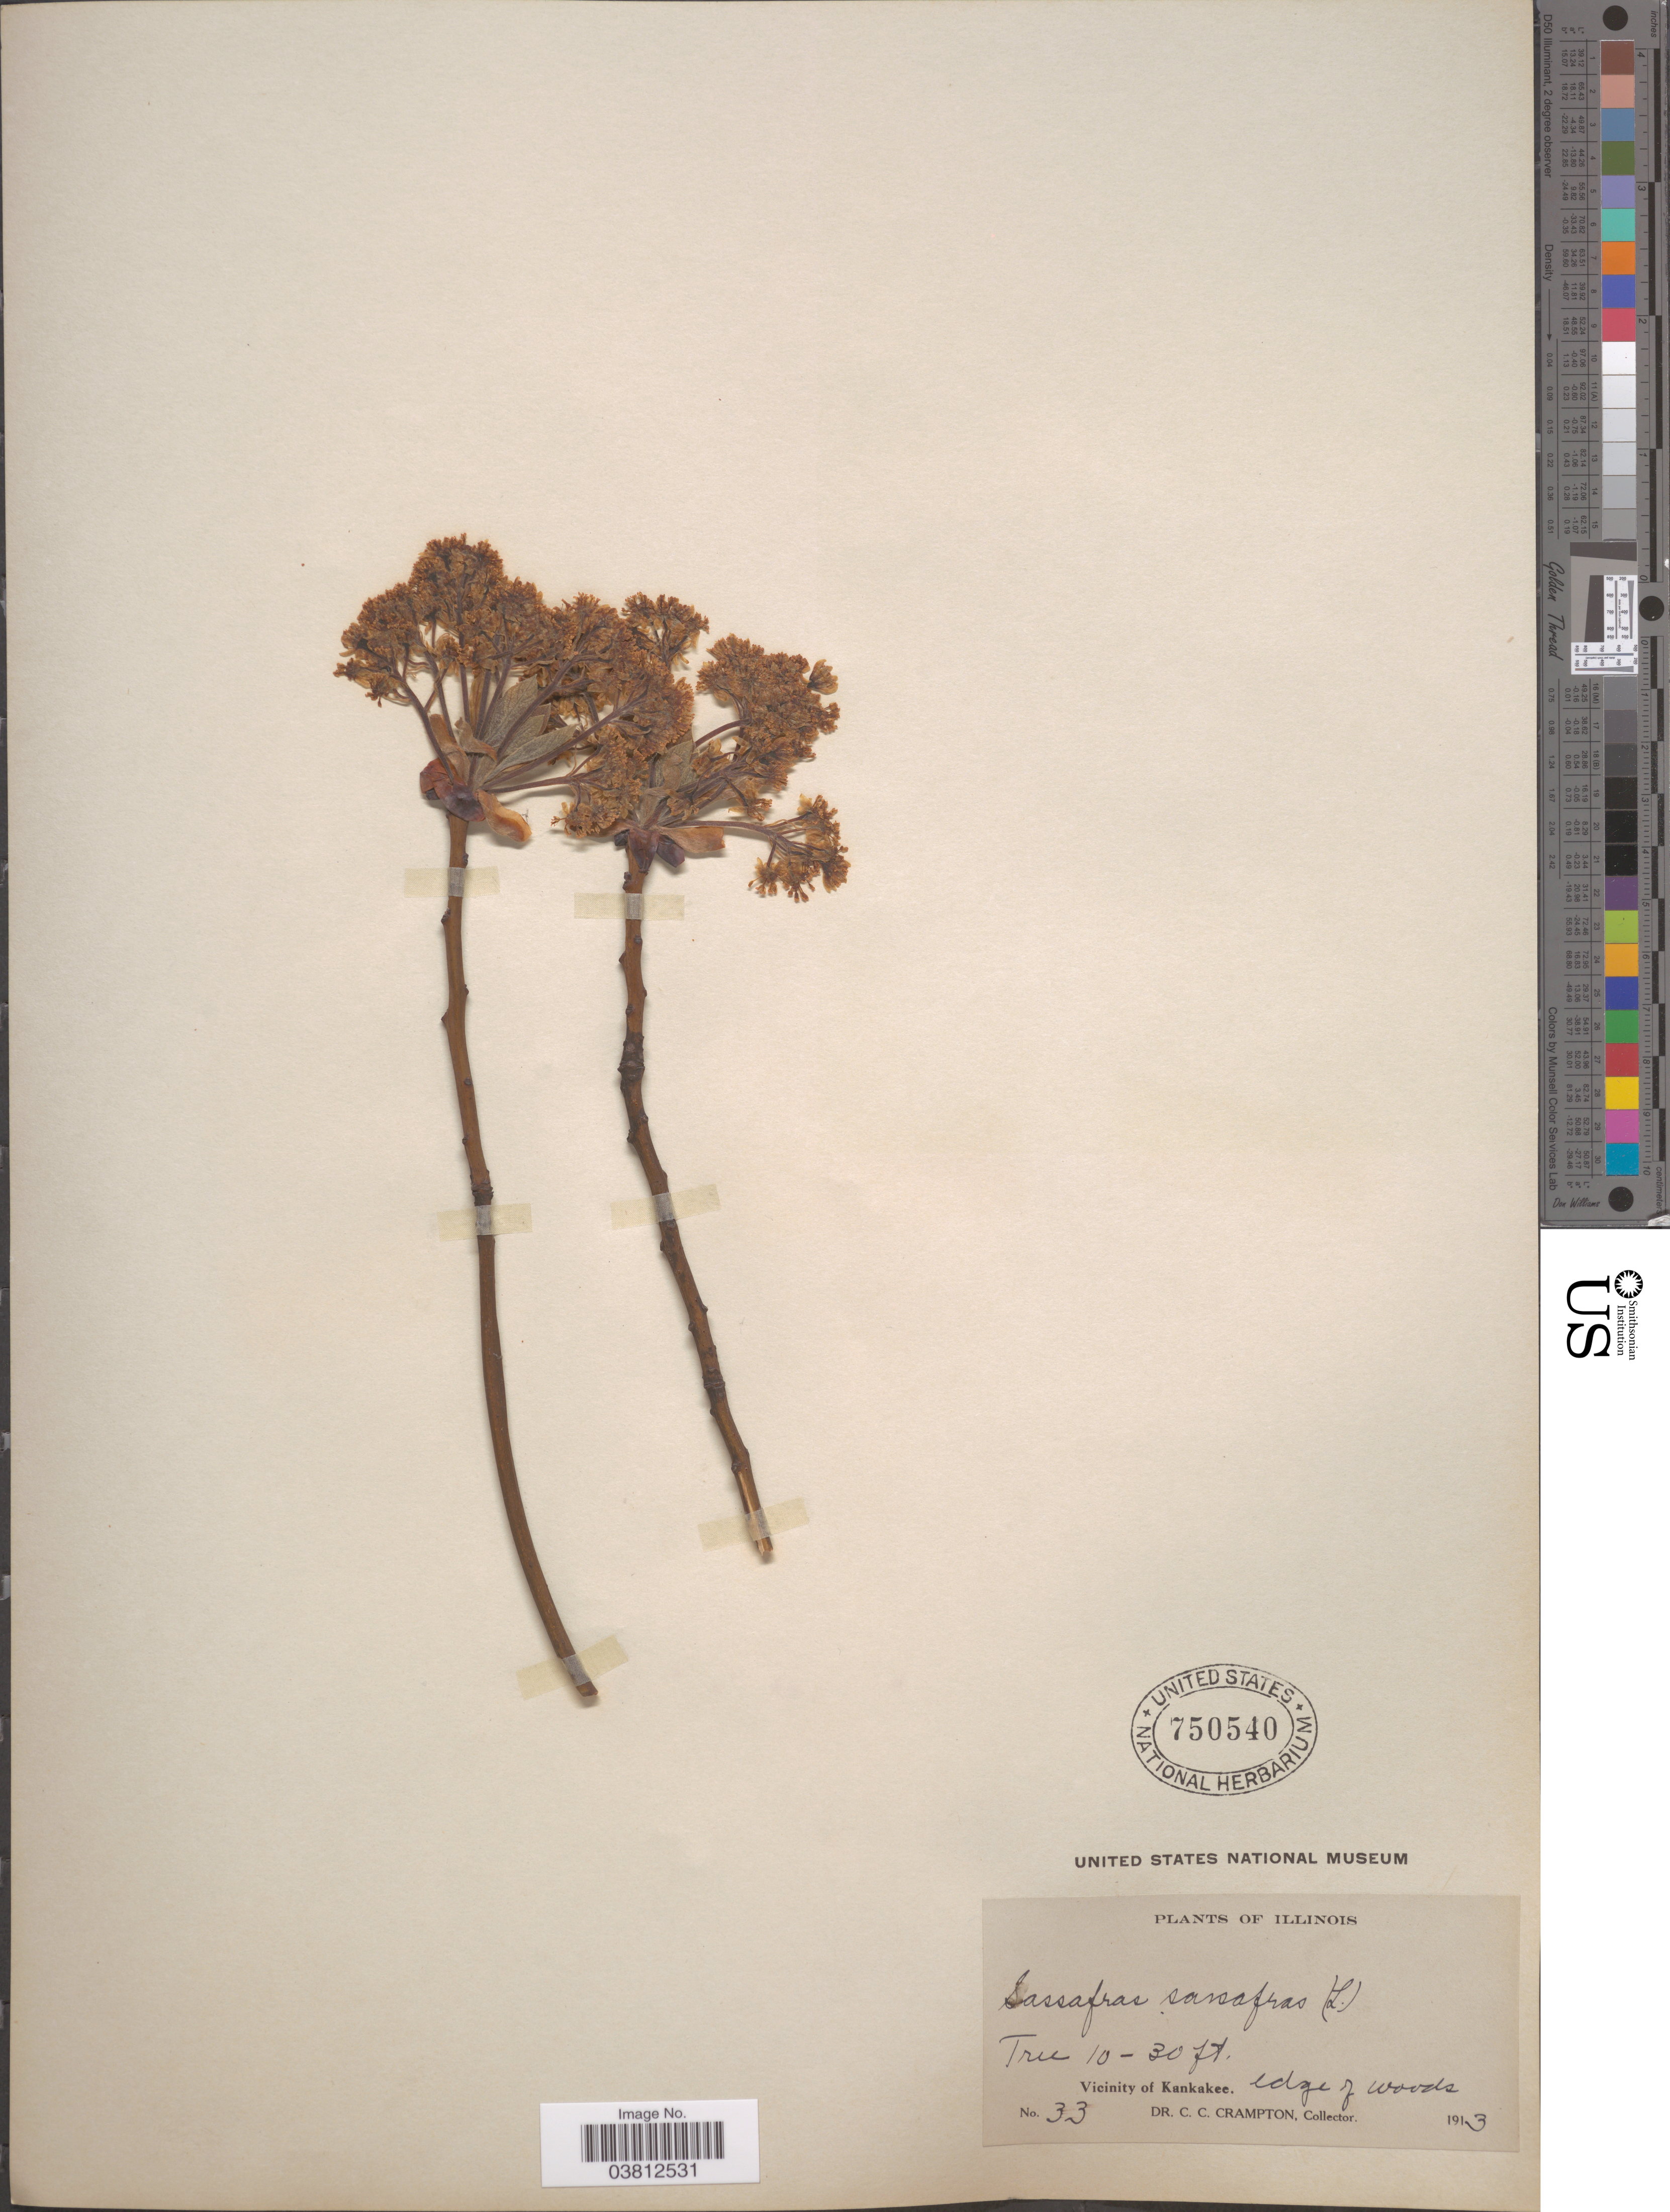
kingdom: Plantae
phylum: Tracheophyta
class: Magnoliopsida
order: Laurales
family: Lauraceae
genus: Sassafras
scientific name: Sassafras albidum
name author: (Nutt.) Nees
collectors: C. Crampton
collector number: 33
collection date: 1913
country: United States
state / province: Illinois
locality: Vicinity of Kankakee. Edge of woods.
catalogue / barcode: US 750540